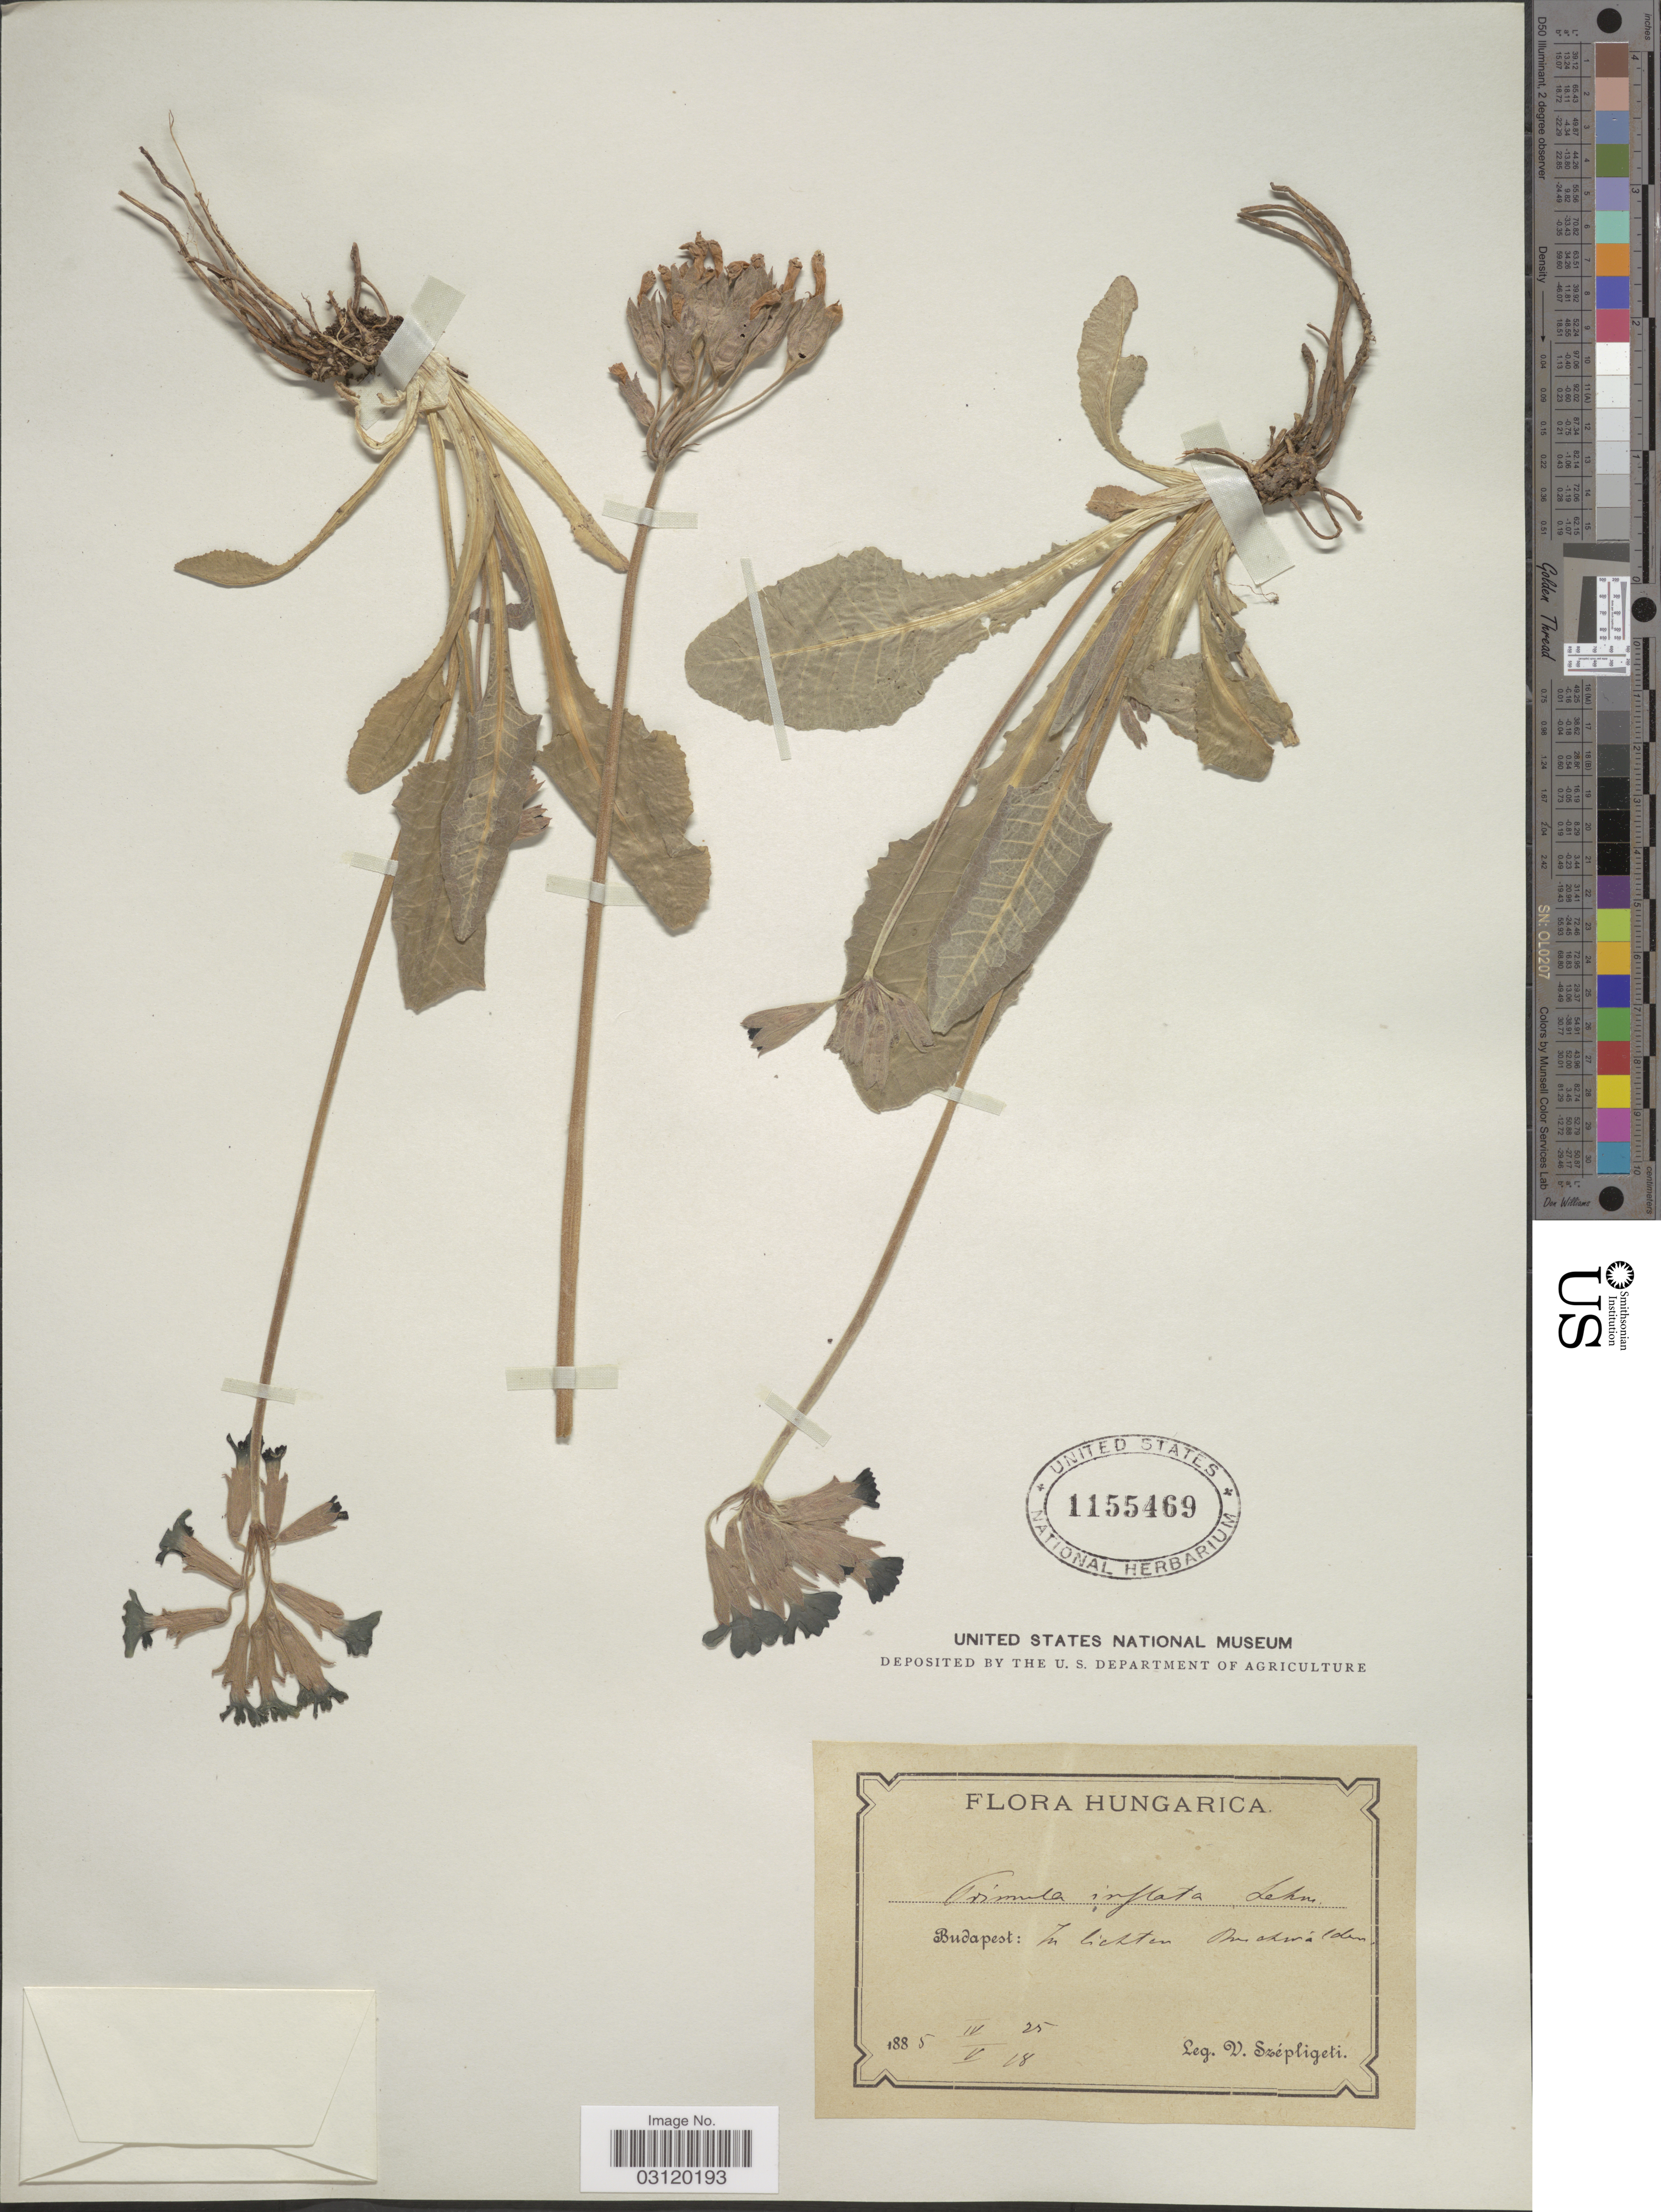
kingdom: Plantae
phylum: Tracheophyta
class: Magnoliopsida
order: Ericales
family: Primulaceae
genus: Primula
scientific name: Primula inflata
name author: Lehm.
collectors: W. Szépligeti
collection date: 1885-04-25/1885-05-18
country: Hungary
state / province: Budapest, Capital District of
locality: Budapest: in lichten Buchwalden.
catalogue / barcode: US 1155469